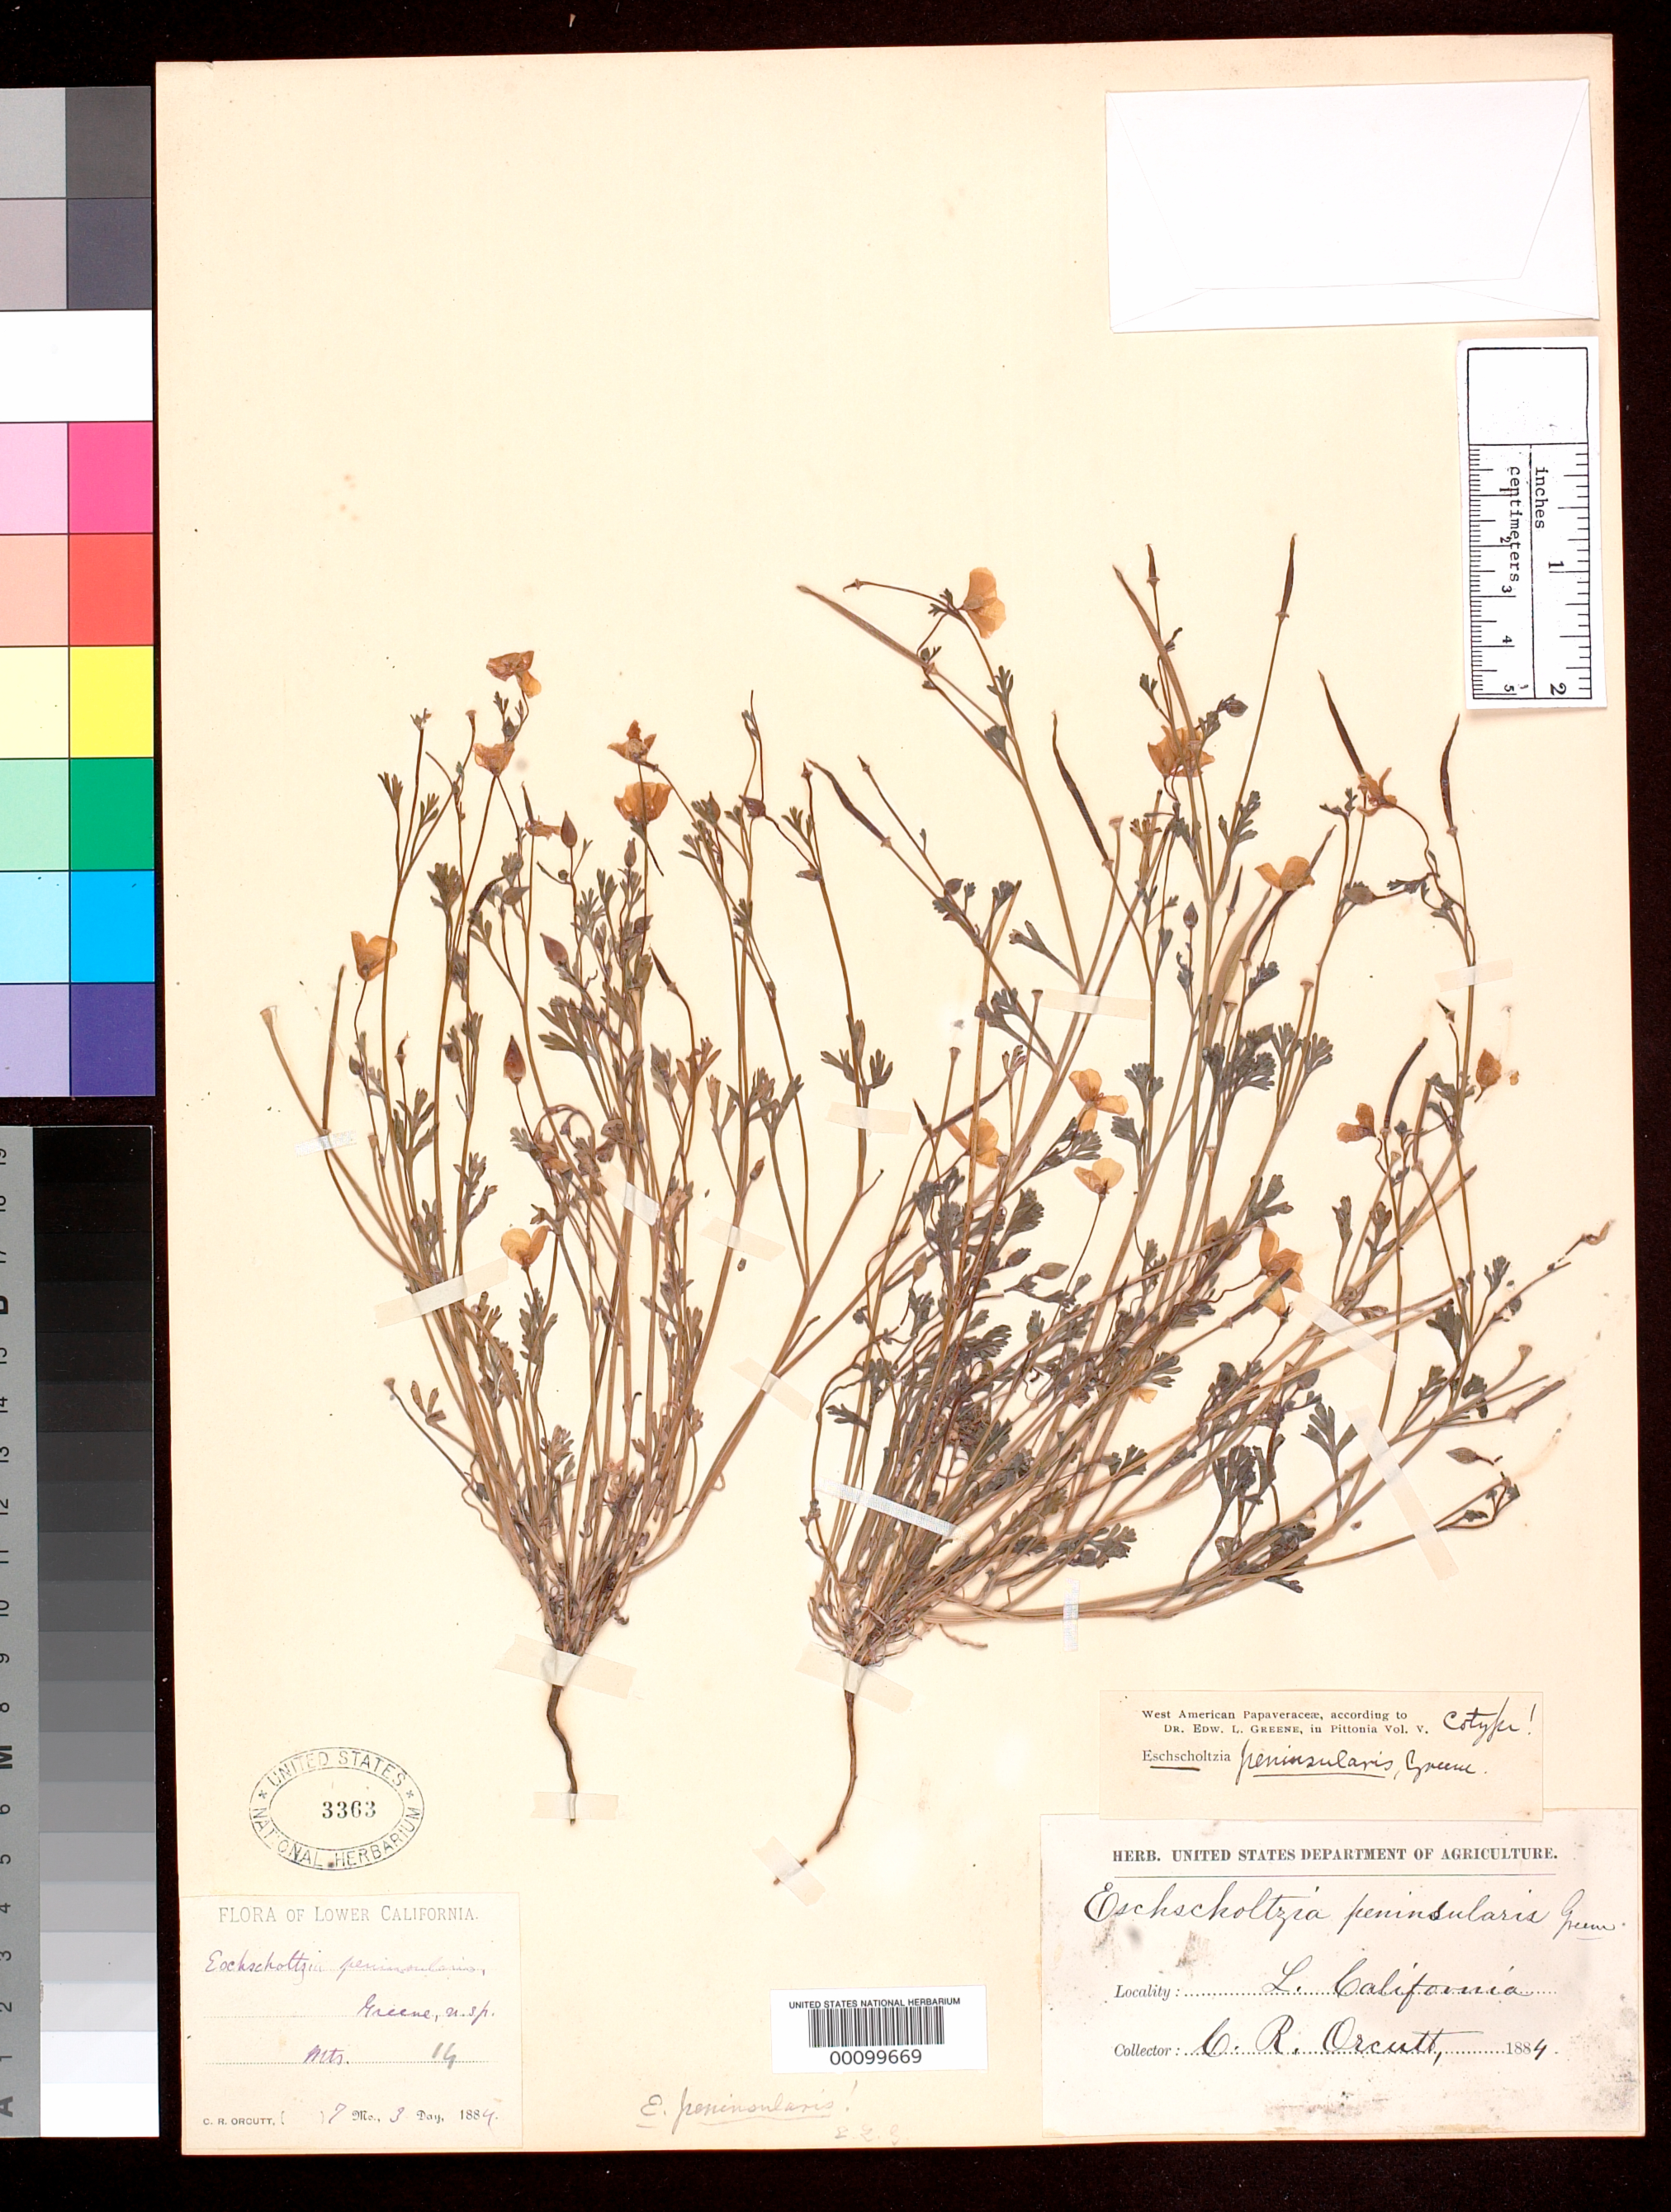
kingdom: Plantae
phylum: Tracheophyta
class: Magnoliopsida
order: Ranunculales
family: Papaveraceae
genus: Eschscholzia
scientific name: Eschscholzia peninsularis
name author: Greene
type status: Type Collection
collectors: C. R. Orcutt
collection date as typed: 03 Jul 1884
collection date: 1884-07-03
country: Mexico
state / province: Baja California Norte / Baja California Sur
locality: Mountains of the peninsula.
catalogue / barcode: US 3363